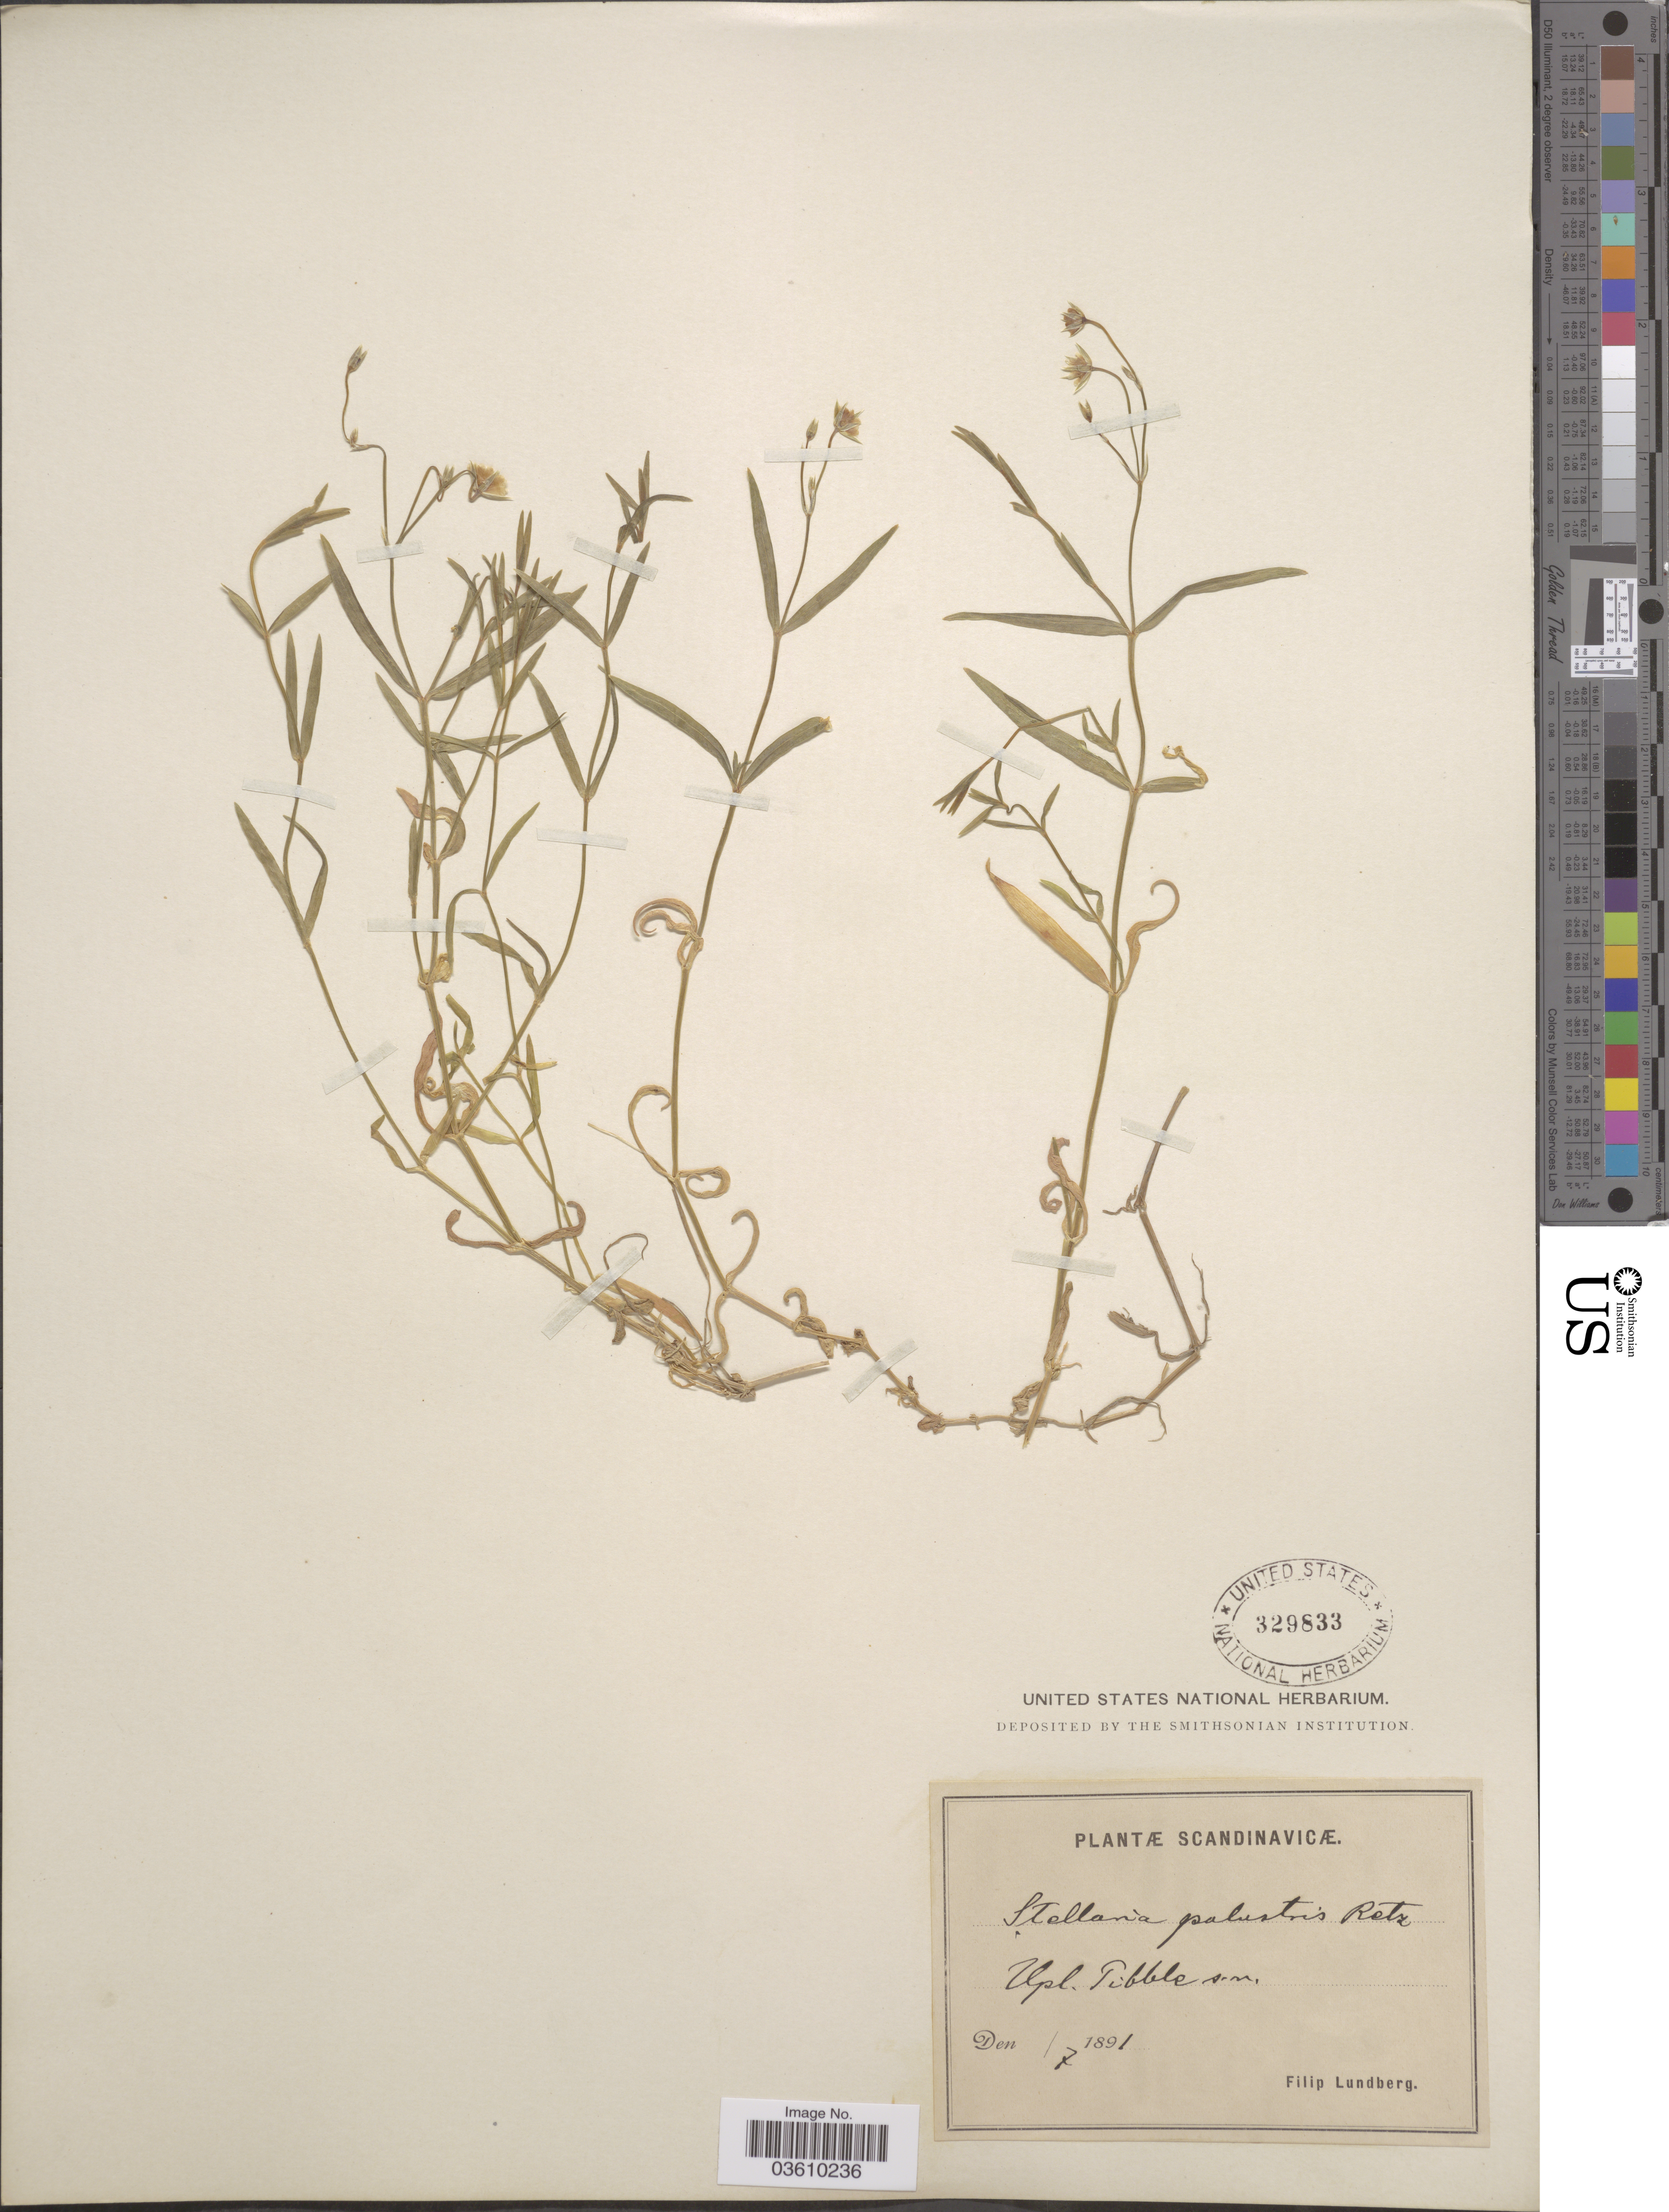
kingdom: Plantae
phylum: Tracheophyta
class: Magnoliopsida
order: Caryophyllales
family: Caryophyllaceae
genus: Stellaria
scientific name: Stellaria palustris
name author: Ehrh. ex Retz.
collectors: F. Lundberg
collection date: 1891-07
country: Sweden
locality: Scandinavicæ. Upl. Tibble sn.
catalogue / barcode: US 329833